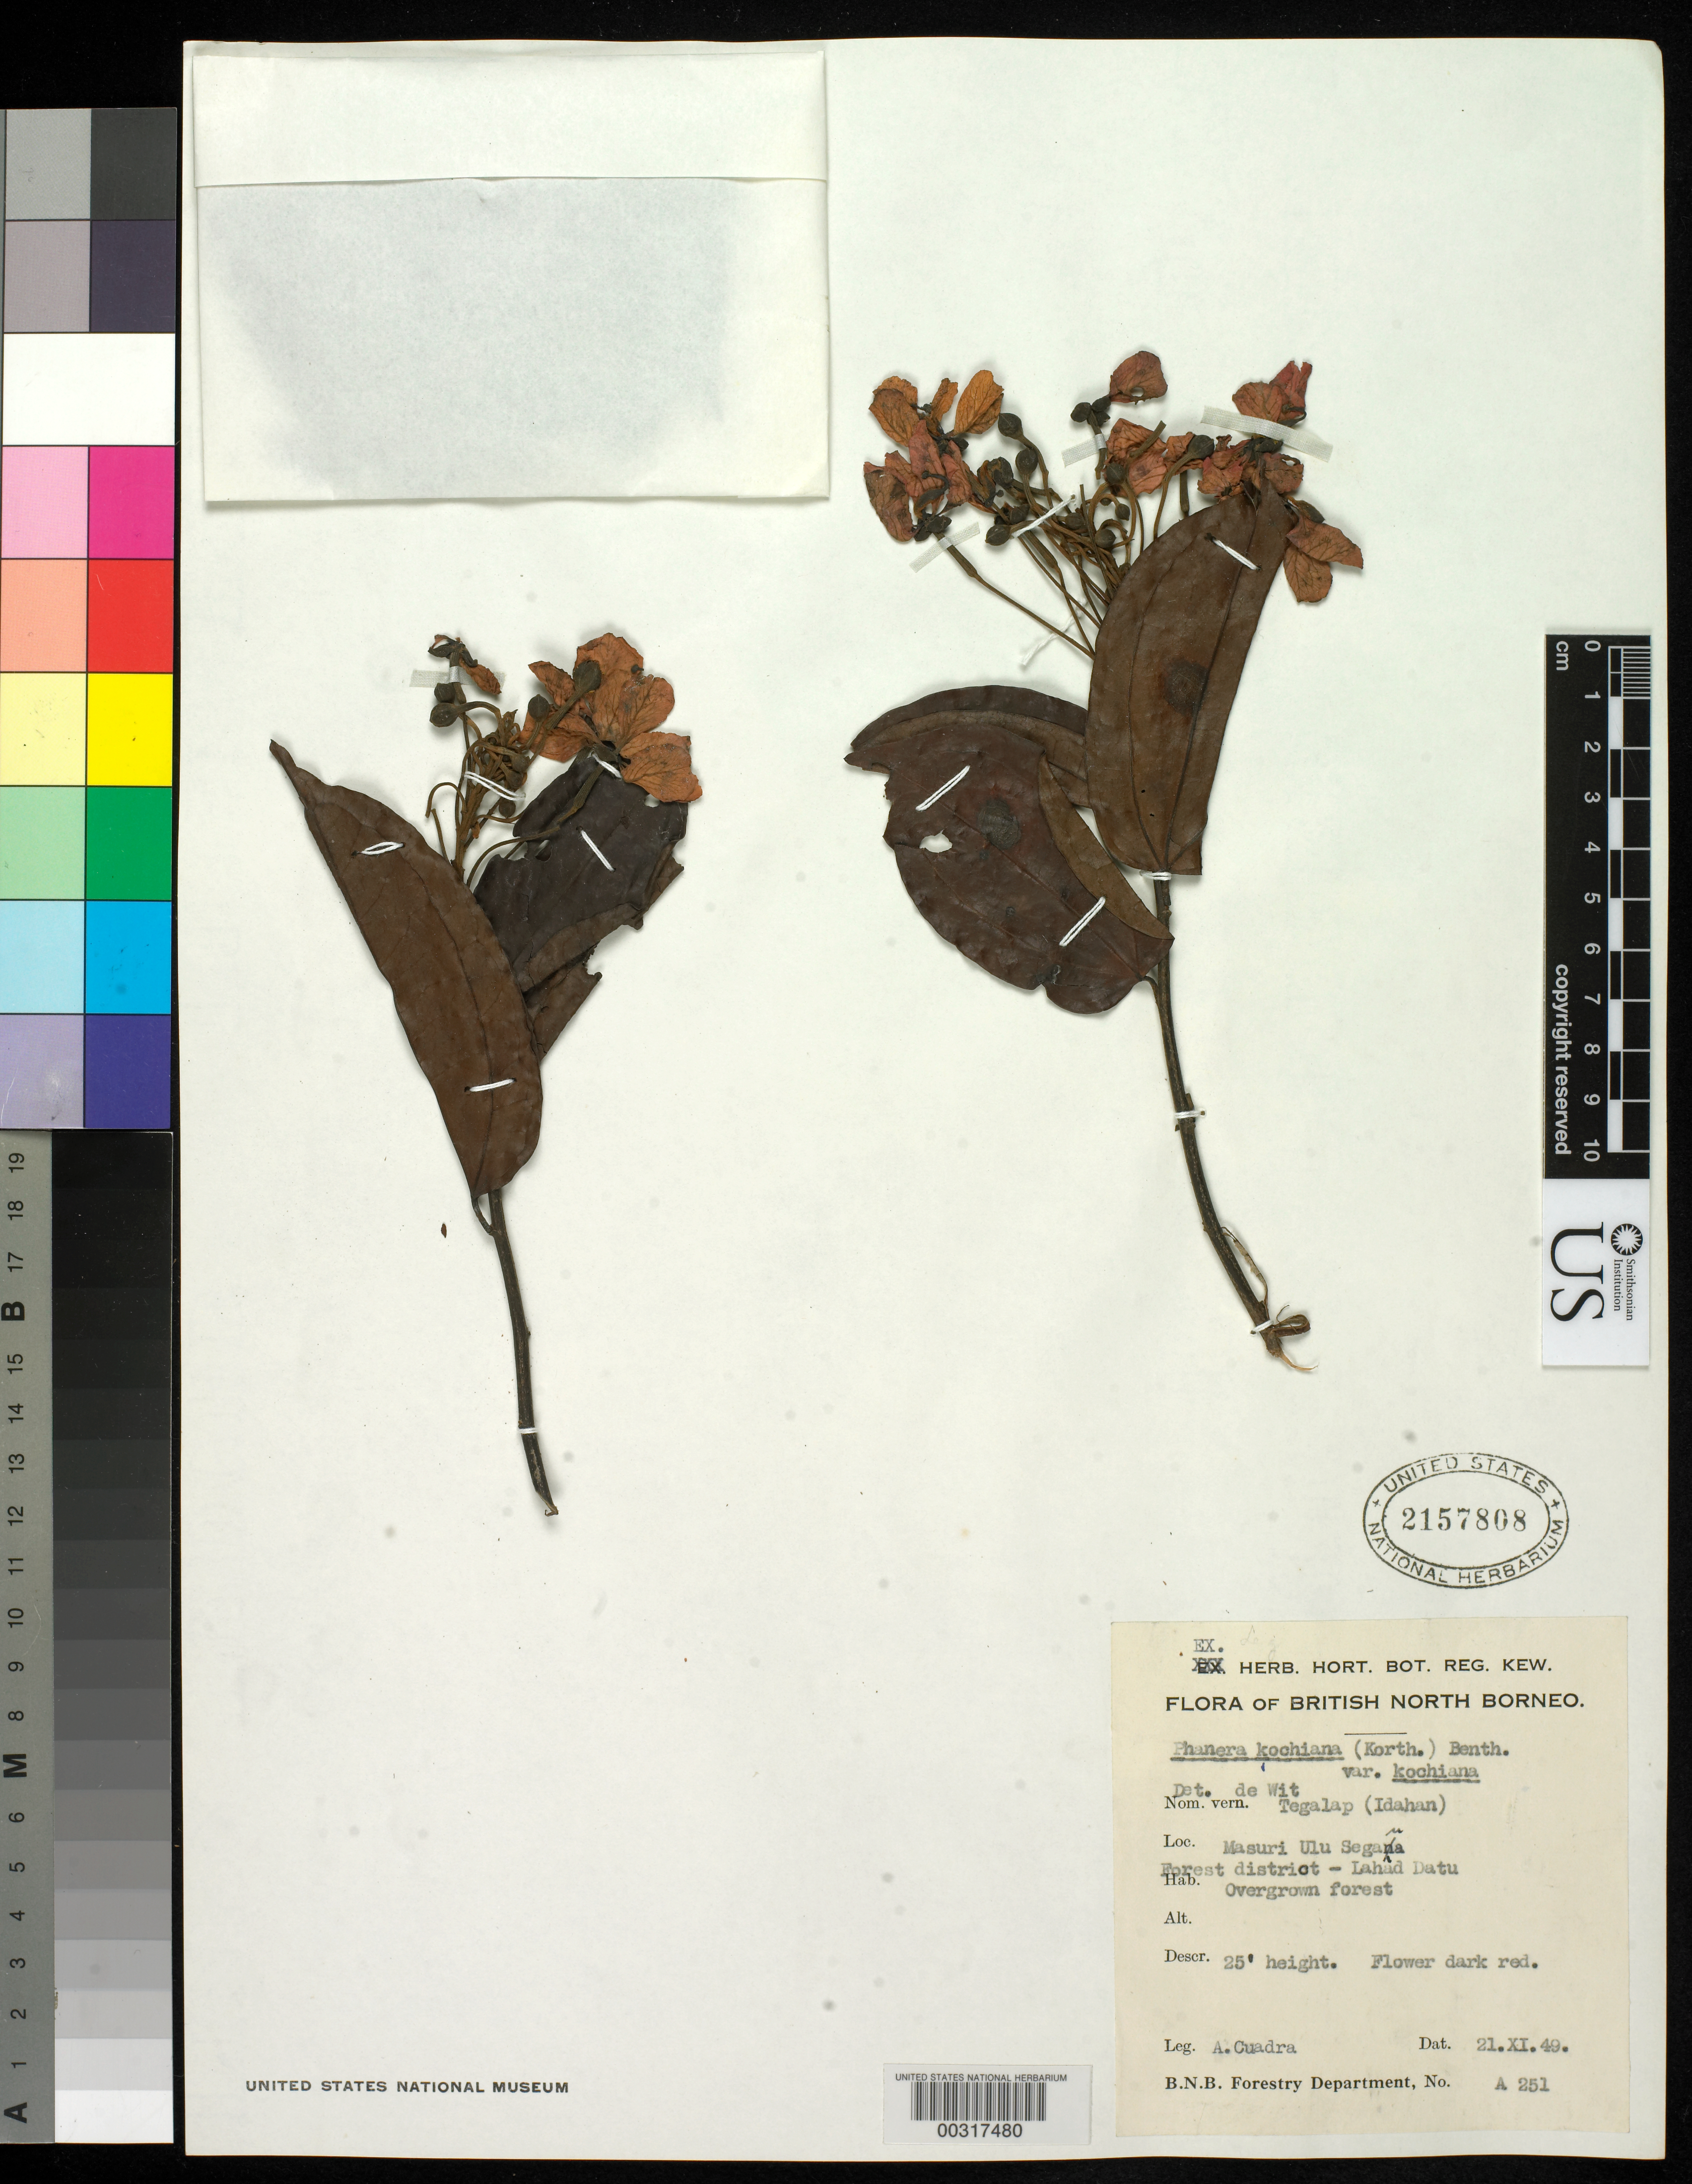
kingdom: Plantae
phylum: Tracheophyta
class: Magnoliopsida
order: Fabales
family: Fabaceae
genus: Phanera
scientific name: Phanera kockiana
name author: (Korth.) Benth.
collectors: A. Cuadra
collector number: B.n.b. Forestry Dept. No. A251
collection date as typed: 21 Nov 1949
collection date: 1949-11-21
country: Malaysia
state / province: Sabah (?)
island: Borneo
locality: Masuri ulu segaua, forest district - lahad datu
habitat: Overgrown forest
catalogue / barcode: US 2157808